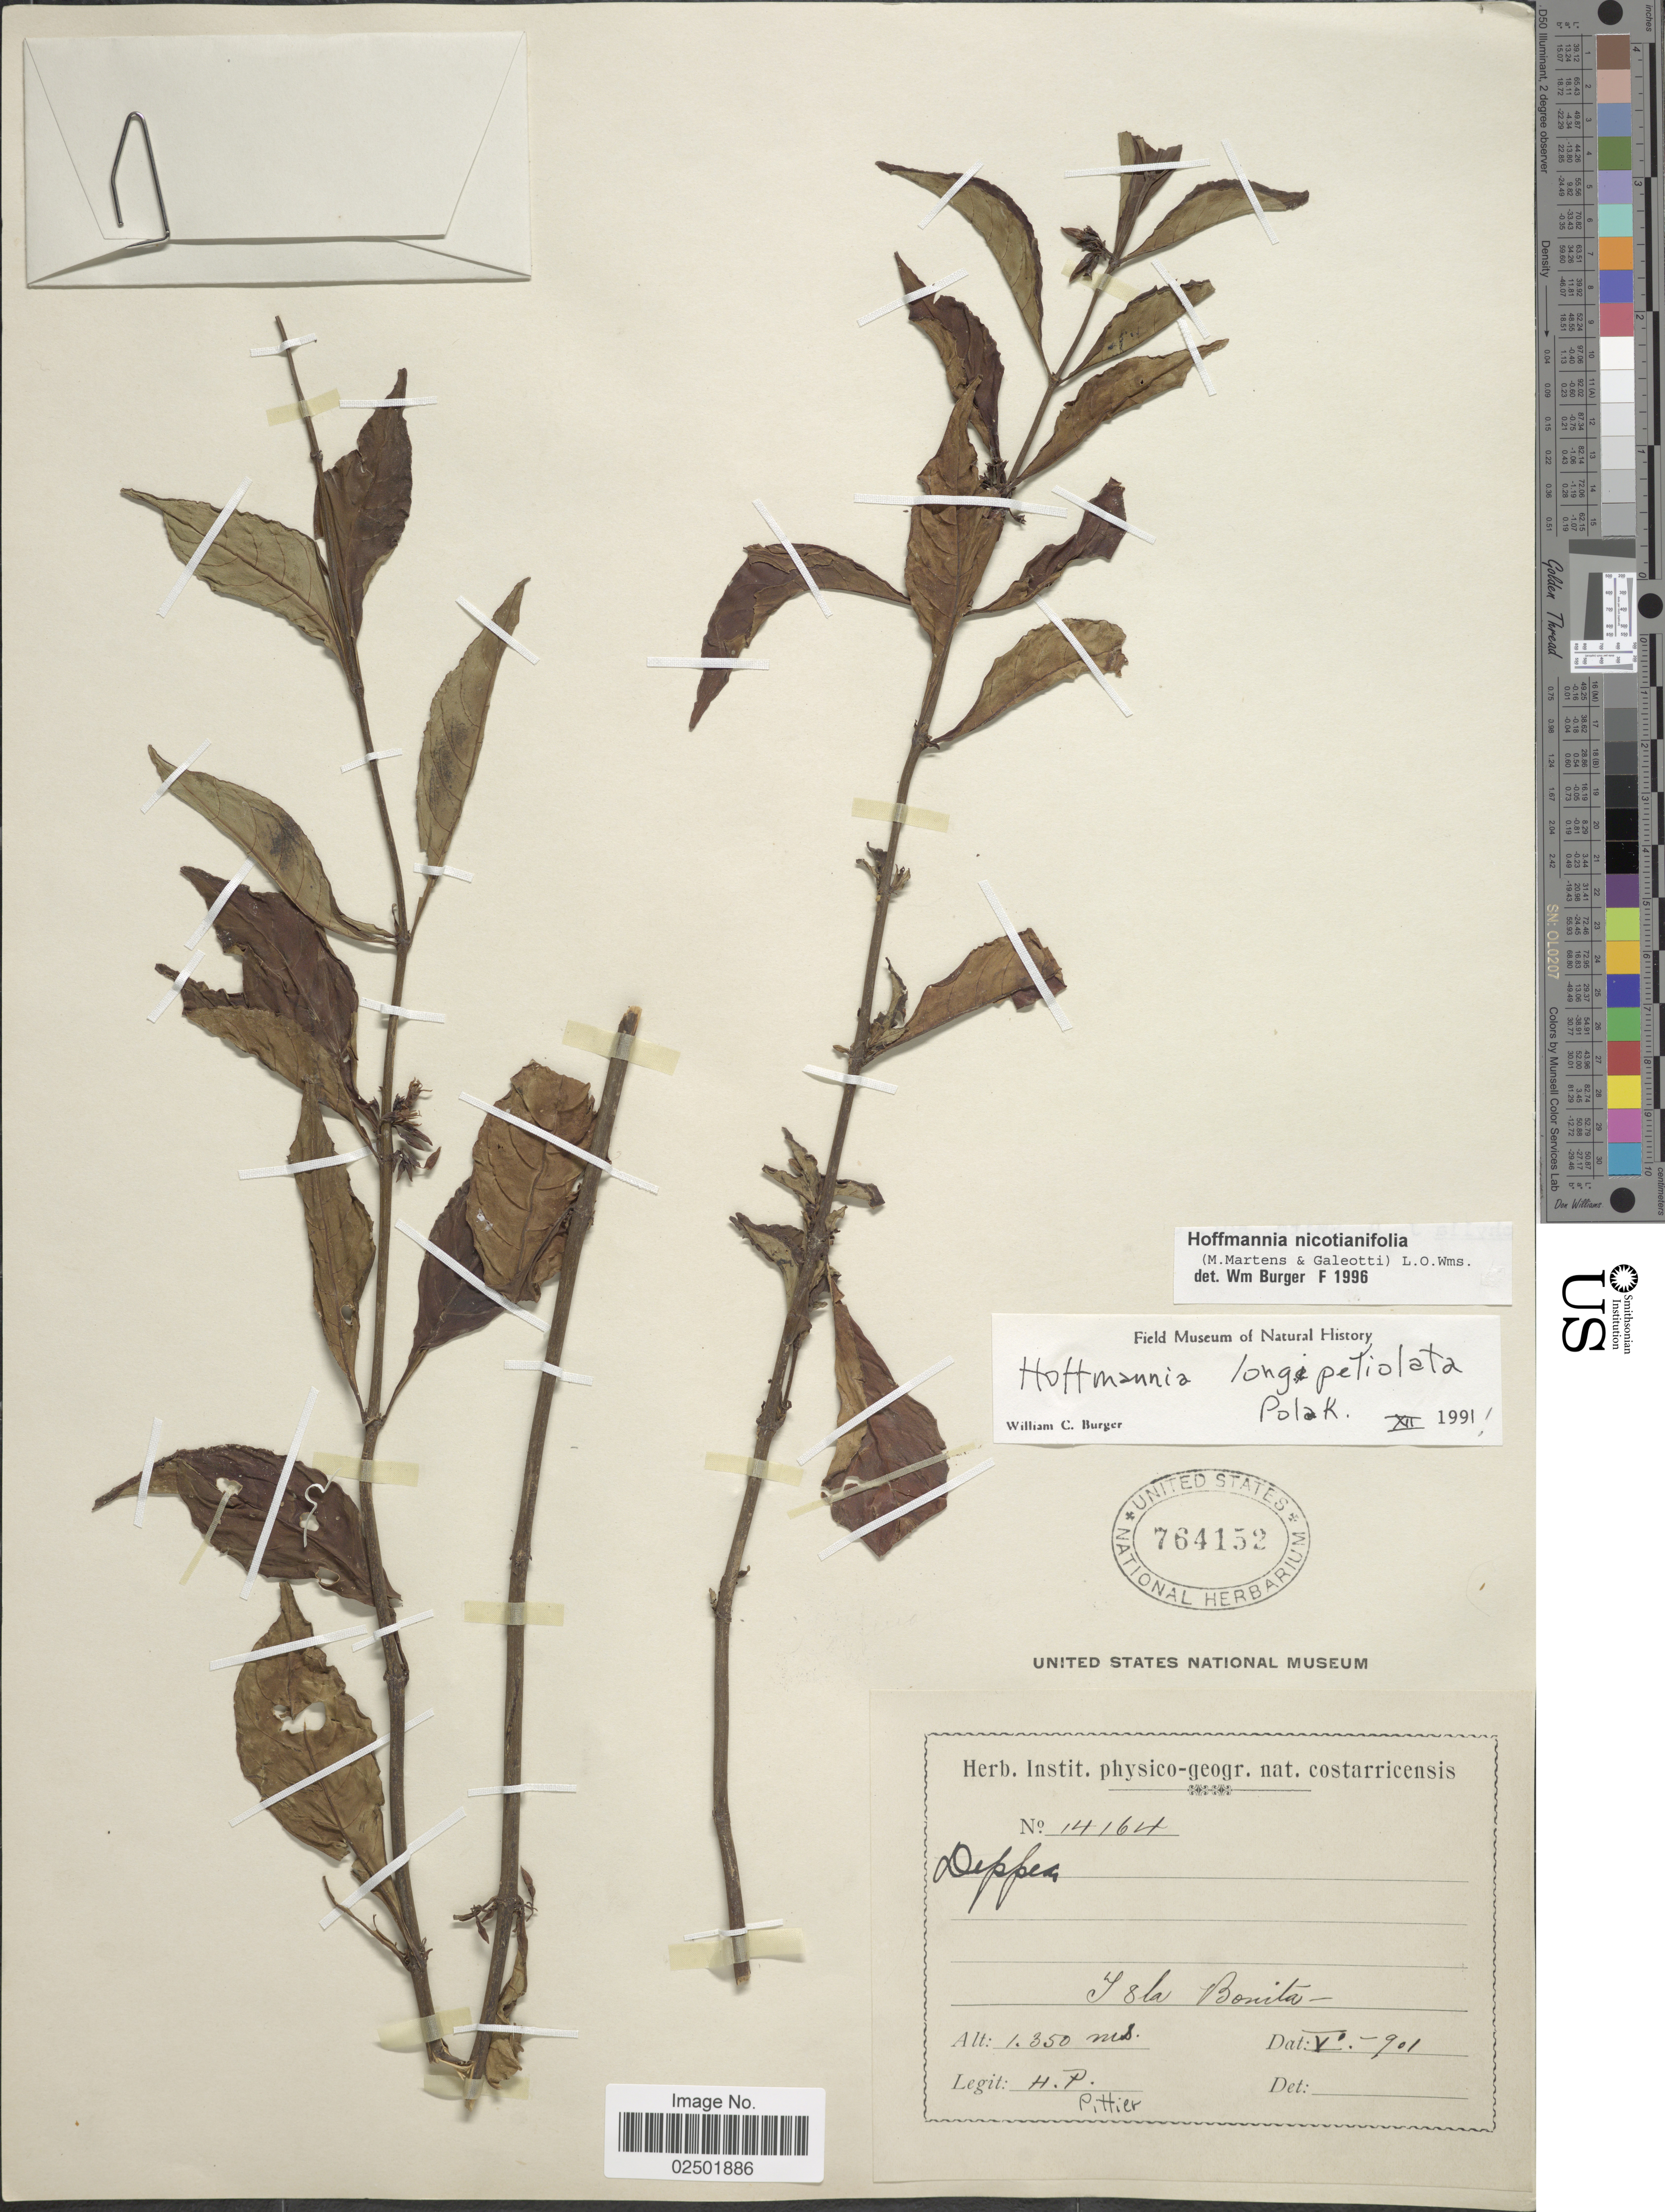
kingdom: Plantae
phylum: Tracheophyta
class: Magnoliopsida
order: Gentianales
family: Rubiaceae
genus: Hoffmannia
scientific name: Hoffmannia nicotianifolia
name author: (M. Martens & Galeoti) L.O. Williams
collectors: H. F. Pittier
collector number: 14164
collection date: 1901-05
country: Costa Rica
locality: Isla Bonita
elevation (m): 1350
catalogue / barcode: US 764152